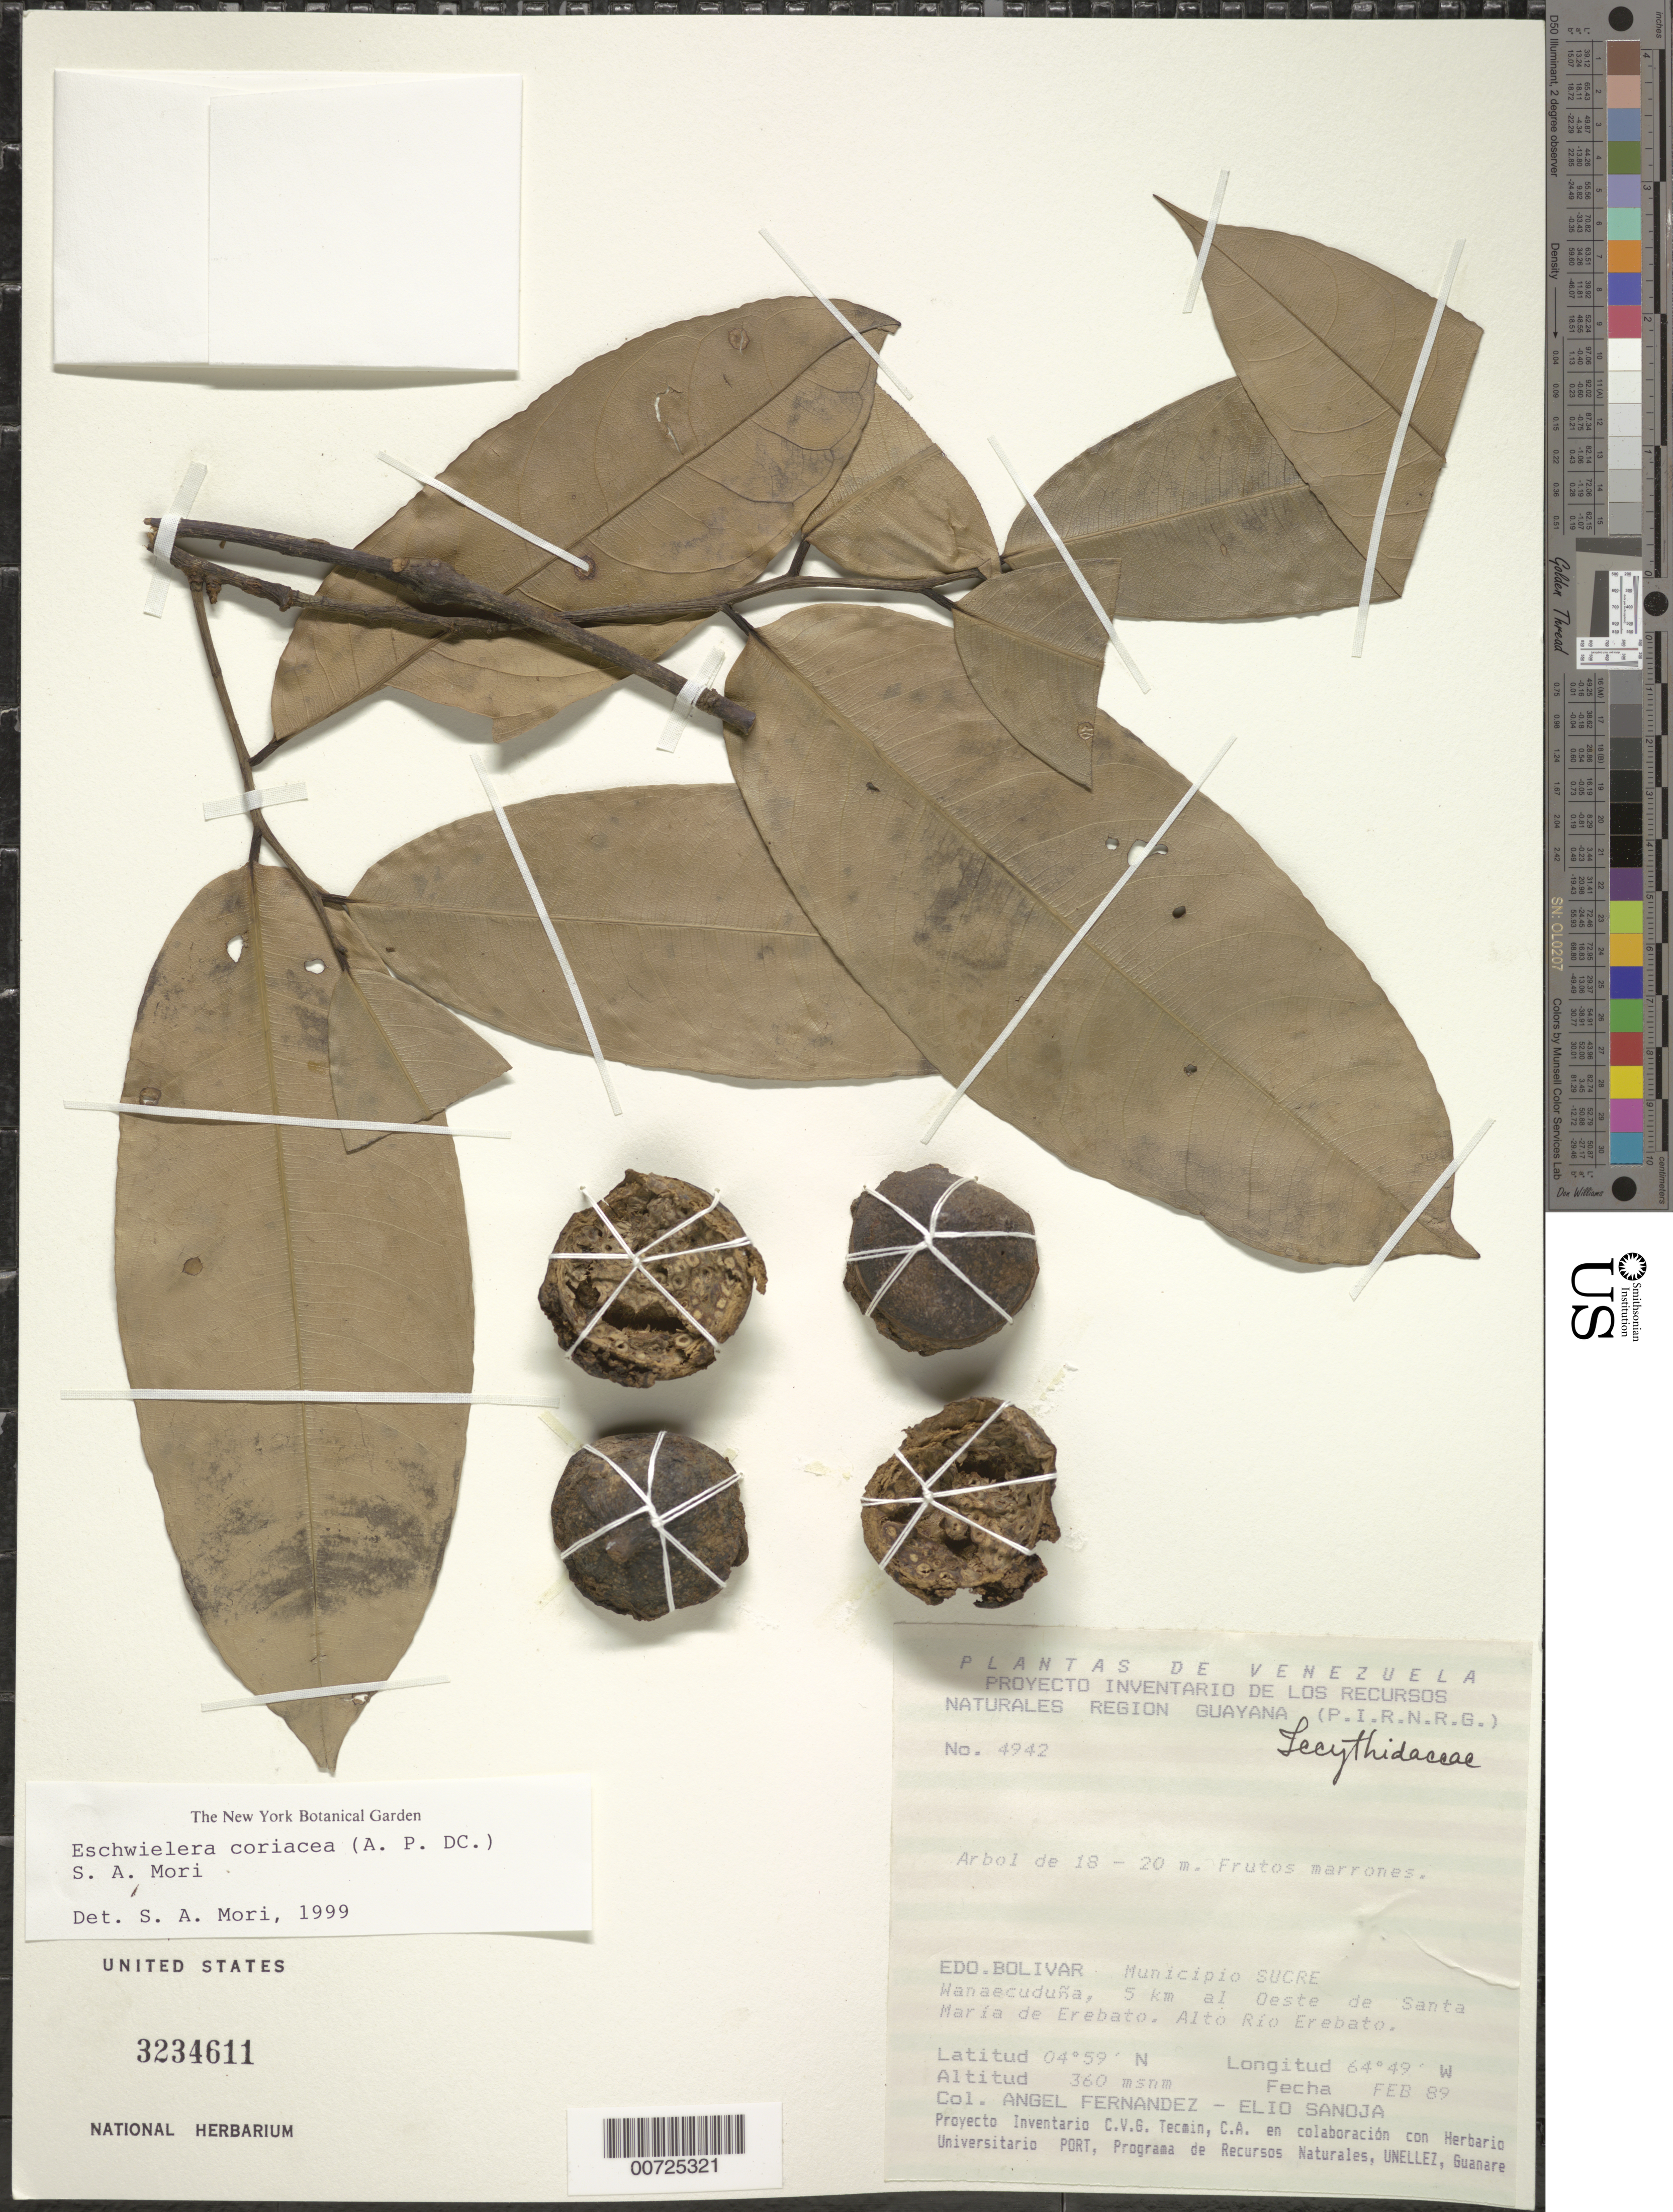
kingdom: Plantae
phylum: Tracheophyta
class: Magnoliopsida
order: Ericales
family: Lecythidaceae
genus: Eschweilera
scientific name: Eschweilera coriacea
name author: (DC.) S.A. Mori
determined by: Mori, Scott A.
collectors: A. Fernández & E. Sanoja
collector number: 4942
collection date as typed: Feb-89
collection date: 1989-02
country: Venezuela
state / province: Bolívar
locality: Mun. Sucre, Wanaecuduña, 5 km W of Santa María de Erebato, Alto Río Erebato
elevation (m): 360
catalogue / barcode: US 3234611